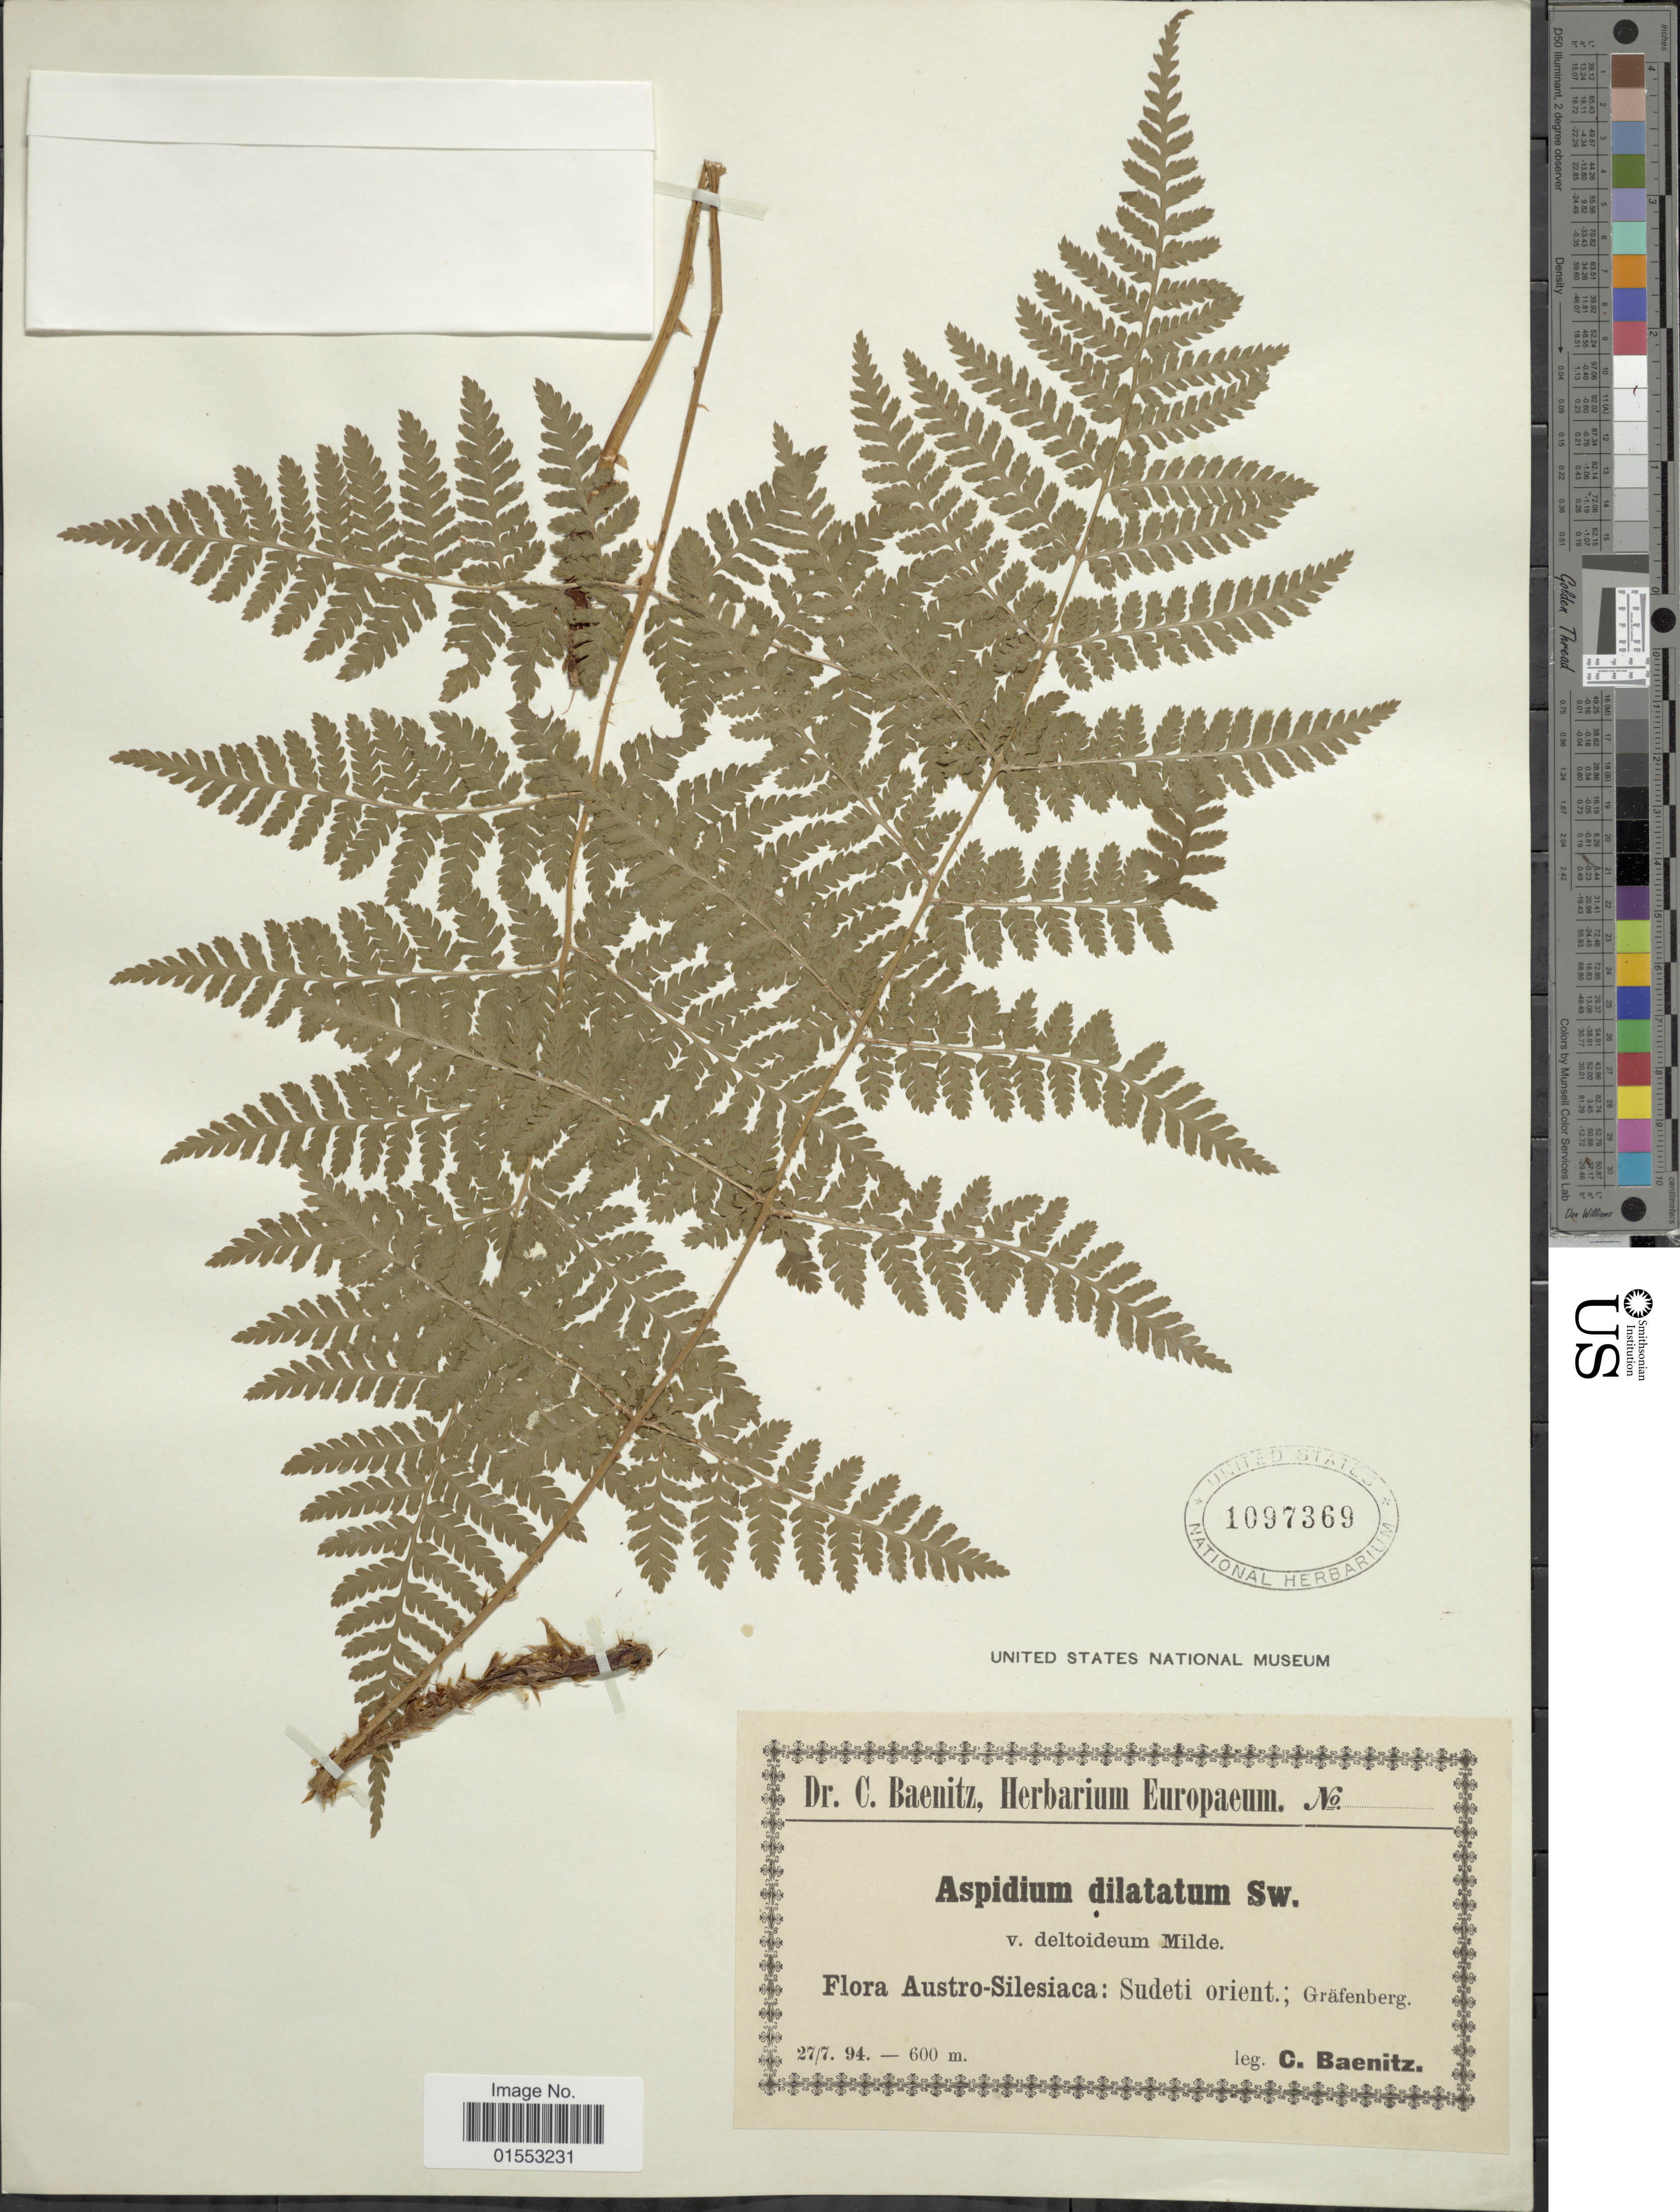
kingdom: Plantae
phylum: Tracheophyta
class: Polypodiopsida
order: Polypodiales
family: Dryopteridaceae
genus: Dryopteris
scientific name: Dryopteris dilatata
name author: (Hoffm.) A. Gray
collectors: C. G. Baenitz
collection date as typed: Transcribed d/m/y: 27/7/94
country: Germany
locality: Austro-Silesiaca: Sudeti orient.; Gräfenberg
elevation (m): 600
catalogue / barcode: US 1097369